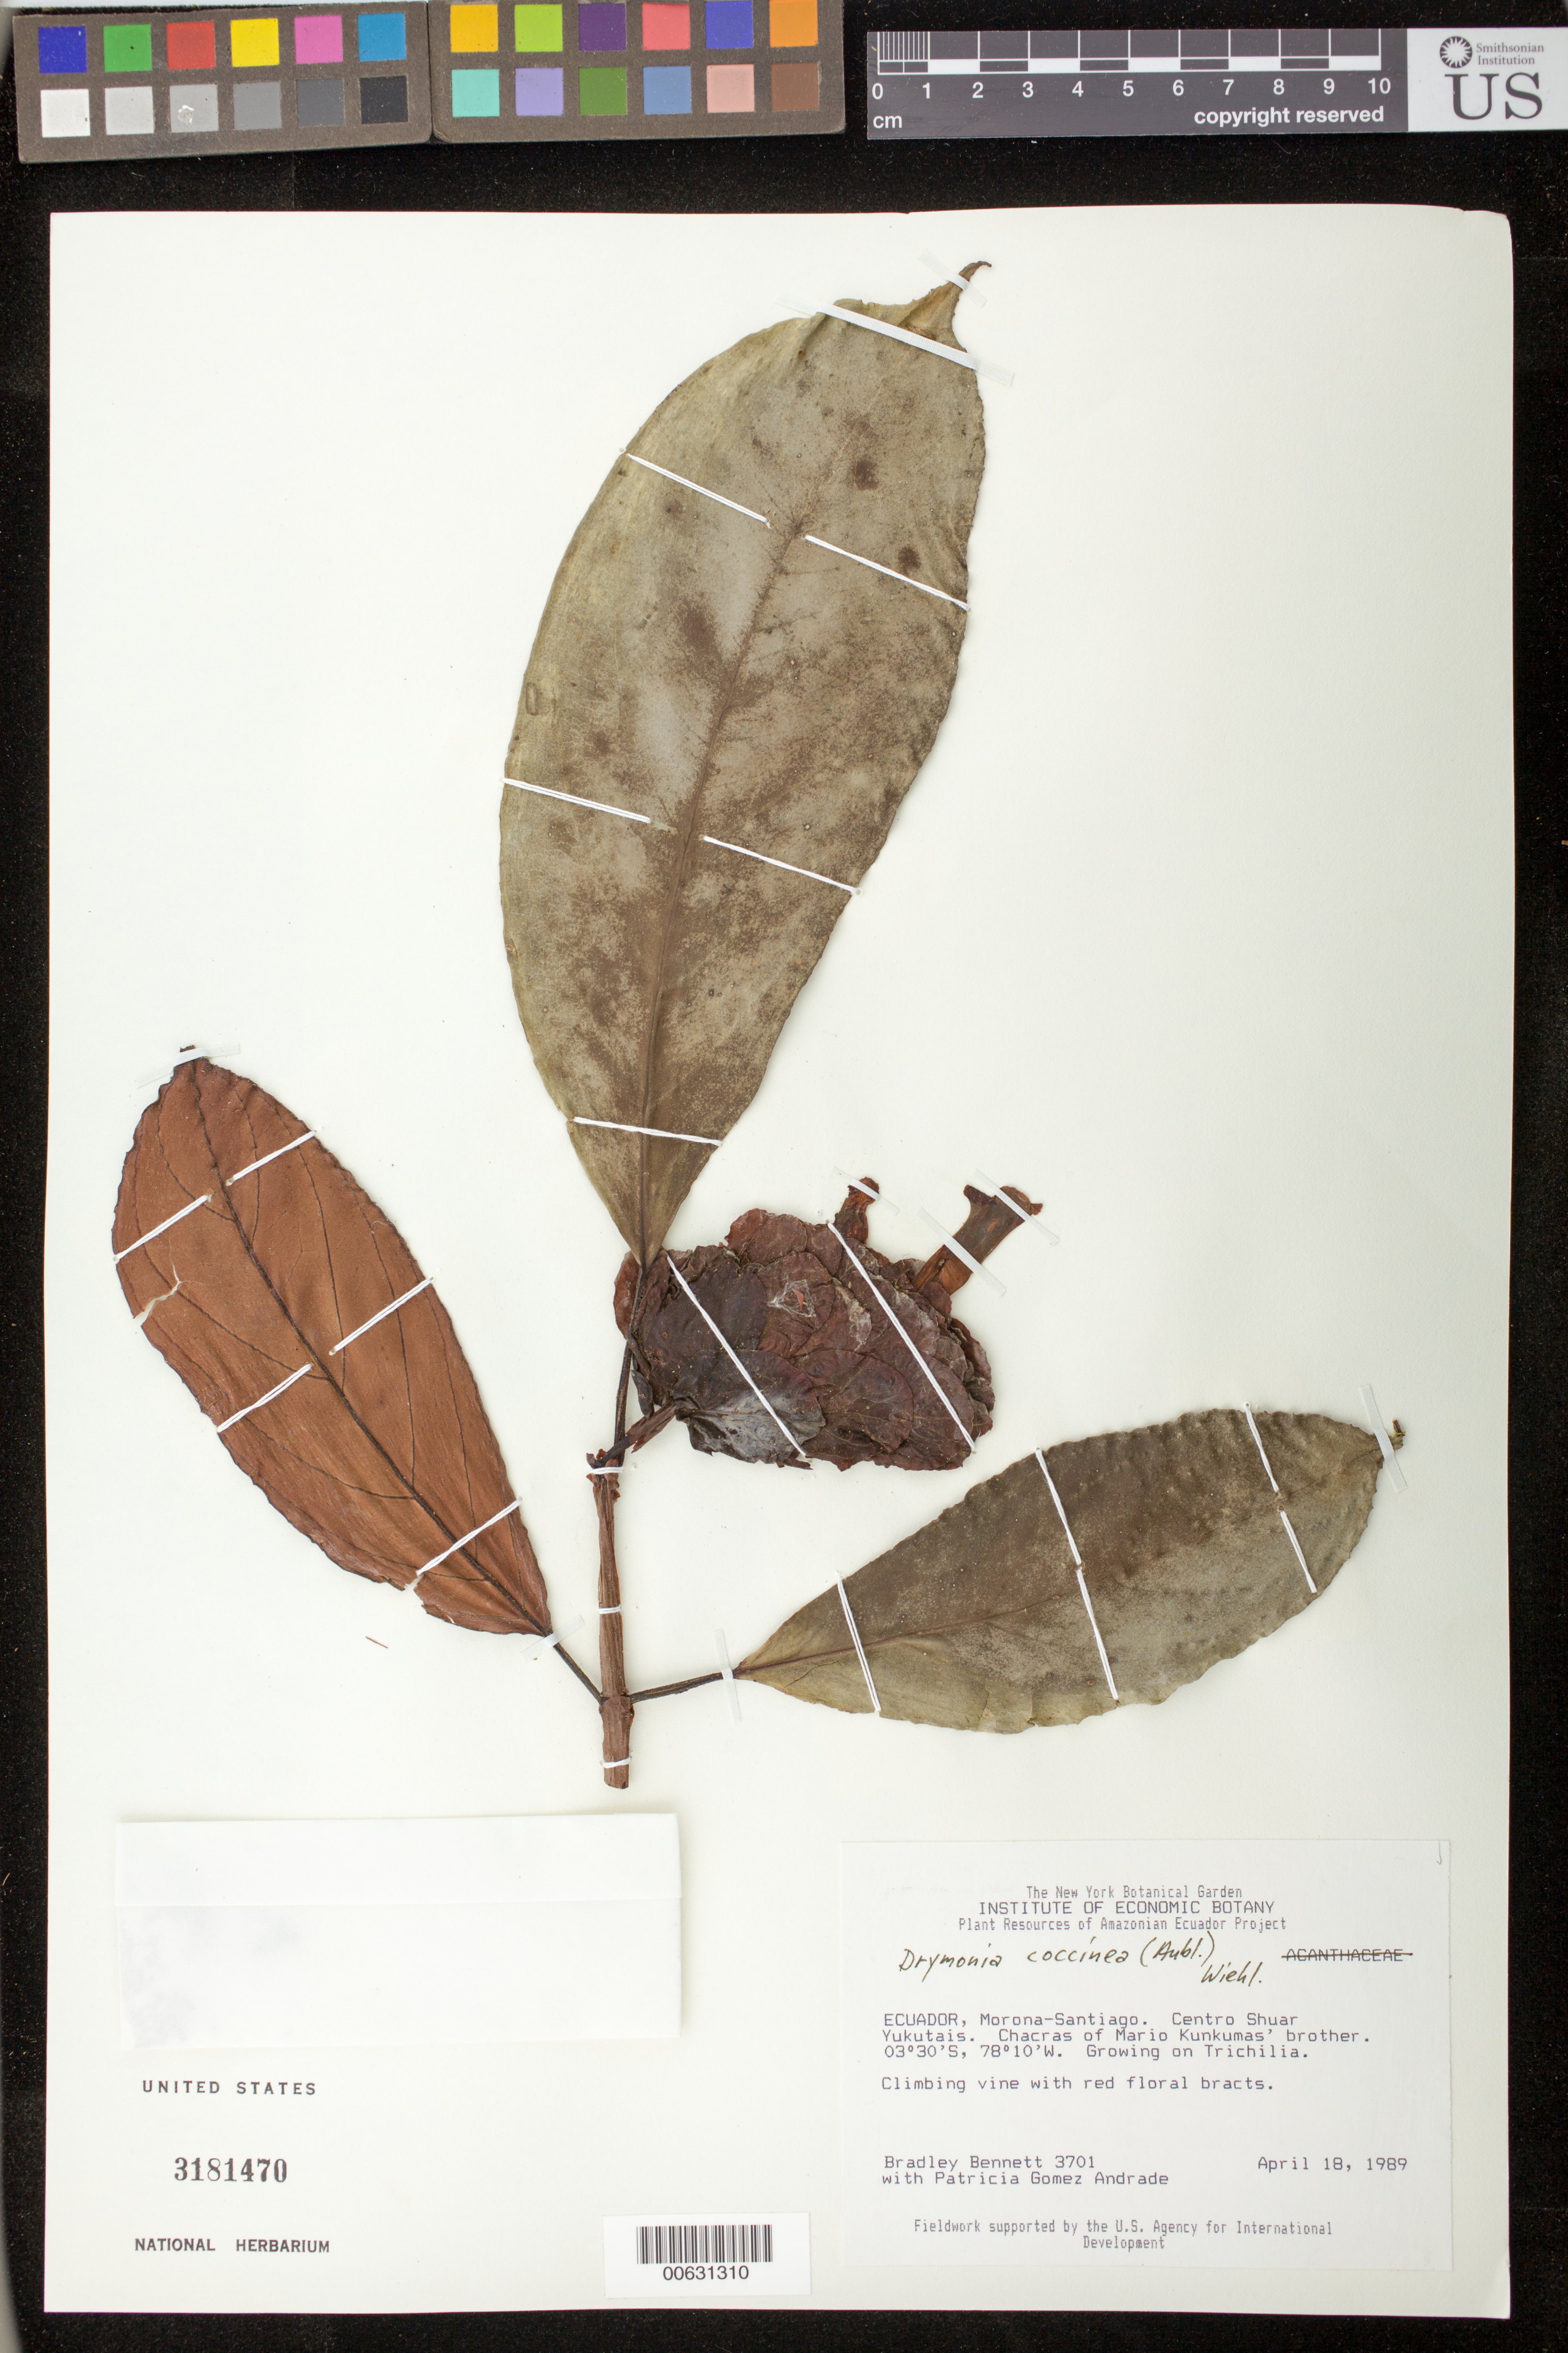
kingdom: Plantae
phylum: Tracheophyta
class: Magnoliopsida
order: Lamiales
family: Gesneriaceae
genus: Drymonia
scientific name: Drymonia coccinea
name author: (Aubl.) Wiehler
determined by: Skog, Laurence E.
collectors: B. Bennett & P. Gomez Andrade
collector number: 3701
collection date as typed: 18 Apr 1989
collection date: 1989-04-18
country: Ecuador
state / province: Morona-Santiago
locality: Centro Shuar Yukutais, Chacras of Mario Kunkumas' brother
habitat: Growing on Trichilia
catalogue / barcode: US 3181470